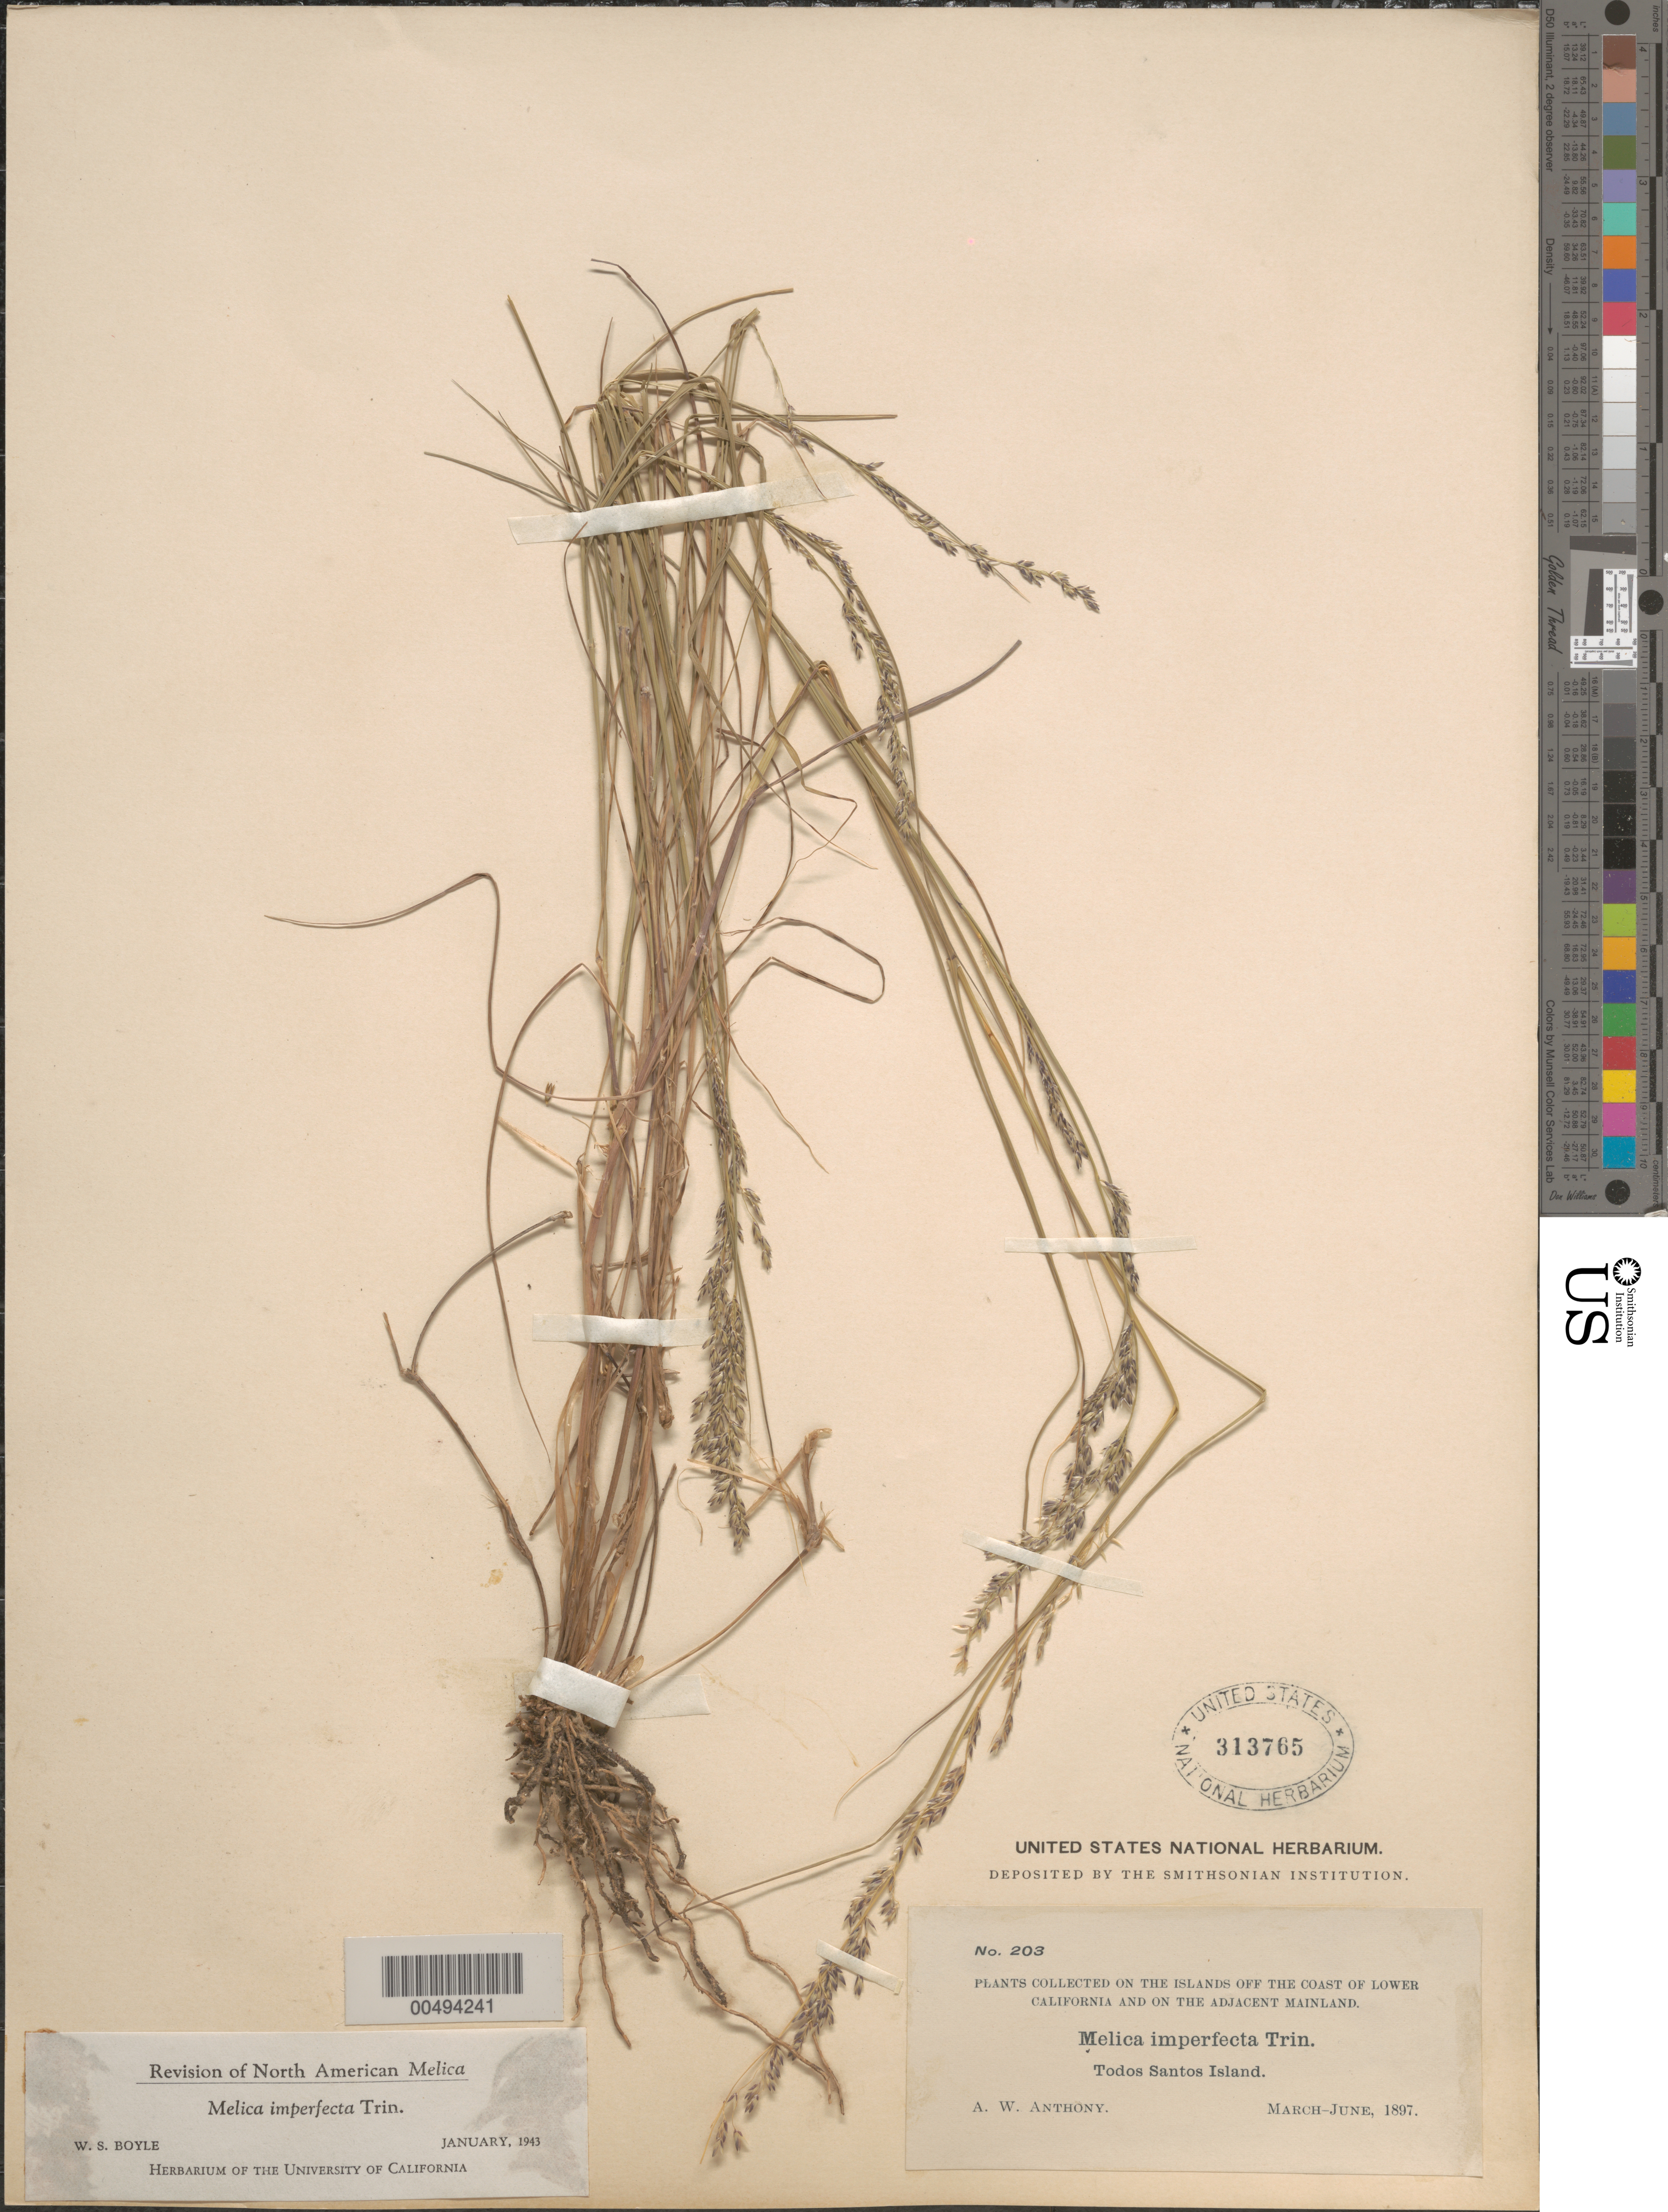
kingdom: Plantae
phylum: Tracheophyta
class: Liliopsida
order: Poales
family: Poaceae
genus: Melica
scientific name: Melica imperfecta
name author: Trin.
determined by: Boyle, W. S.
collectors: A. W. Anthony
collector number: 203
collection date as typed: Mar 1897 to Jun 1897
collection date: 1897-03/1897-06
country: Mexico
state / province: Baja California Norte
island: Todos Santos Island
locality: Todos Santos Island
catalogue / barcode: US 313765